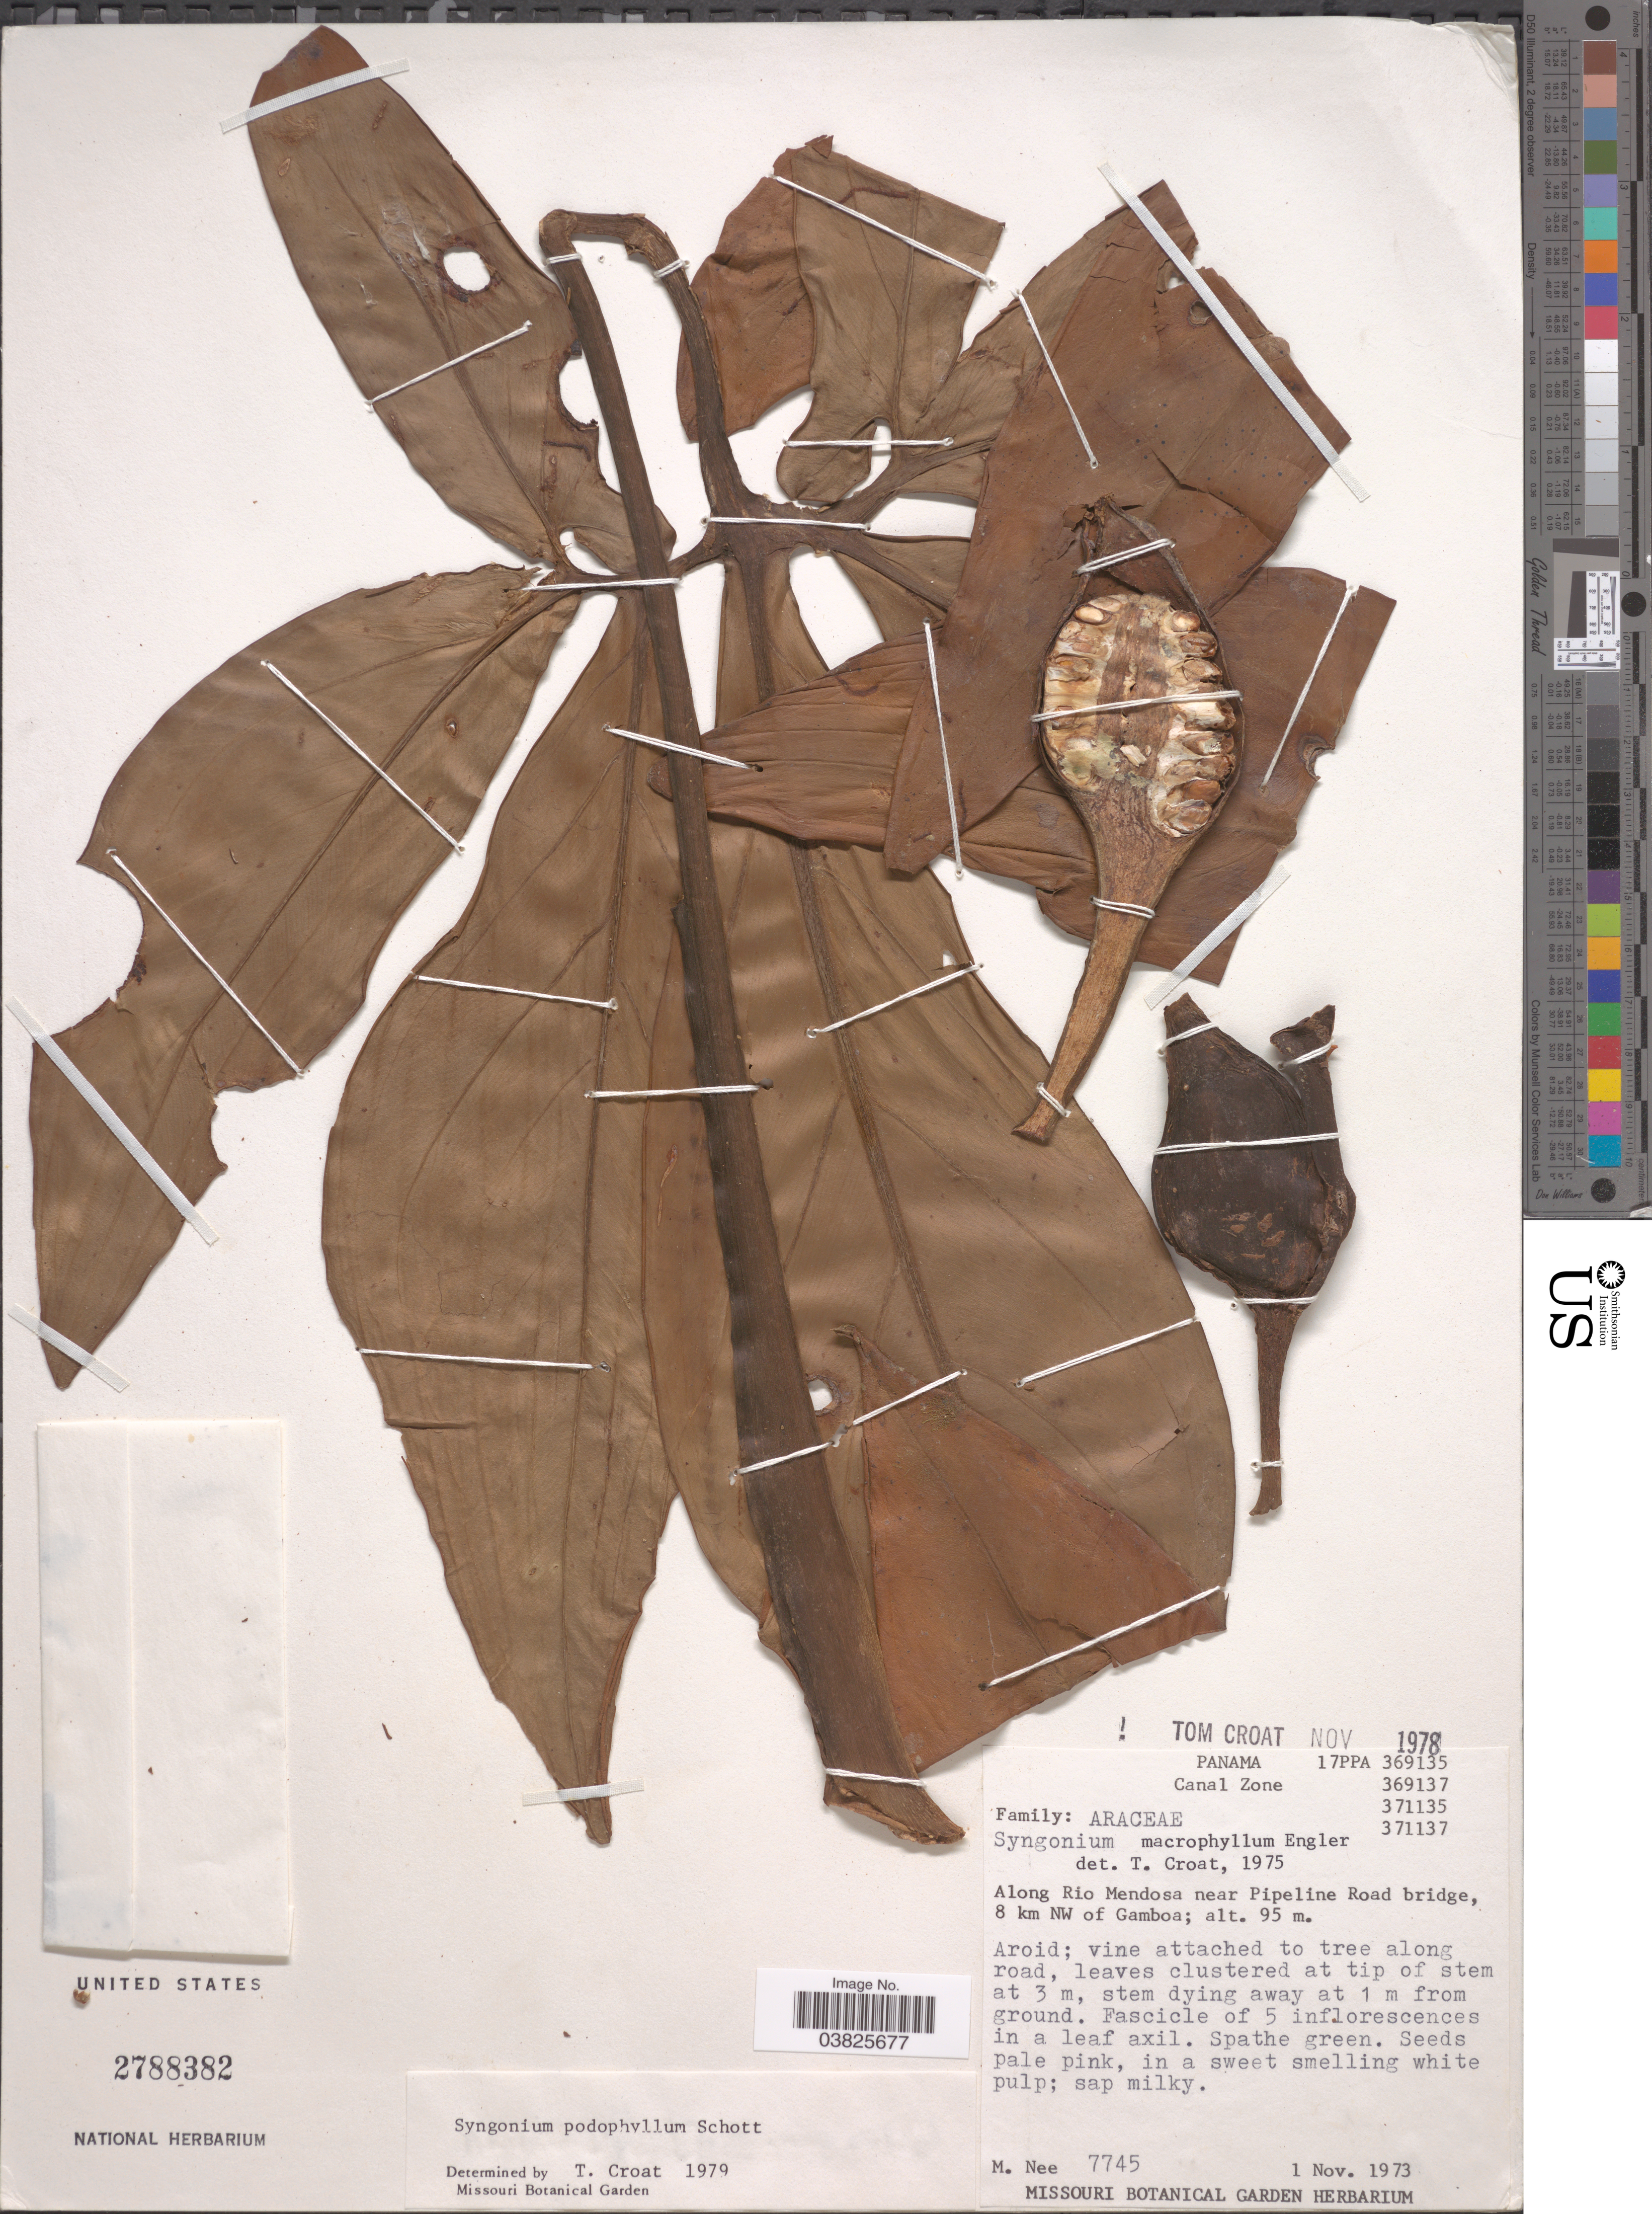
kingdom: Plantae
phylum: Tracheophyta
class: Liliopsida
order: Alismatales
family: Araceae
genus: Syngonium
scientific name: Syngonium podophyllum 'Lemon-Lime'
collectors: M. Nee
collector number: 7745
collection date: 1973-11-01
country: Panama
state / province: Colón / Panamá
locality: Canal Zone. Along Rio Mendosa near Pipeline Road bridge, 8 km NE of Gamboa. Along road.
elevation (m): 95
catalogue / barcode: US 2788382